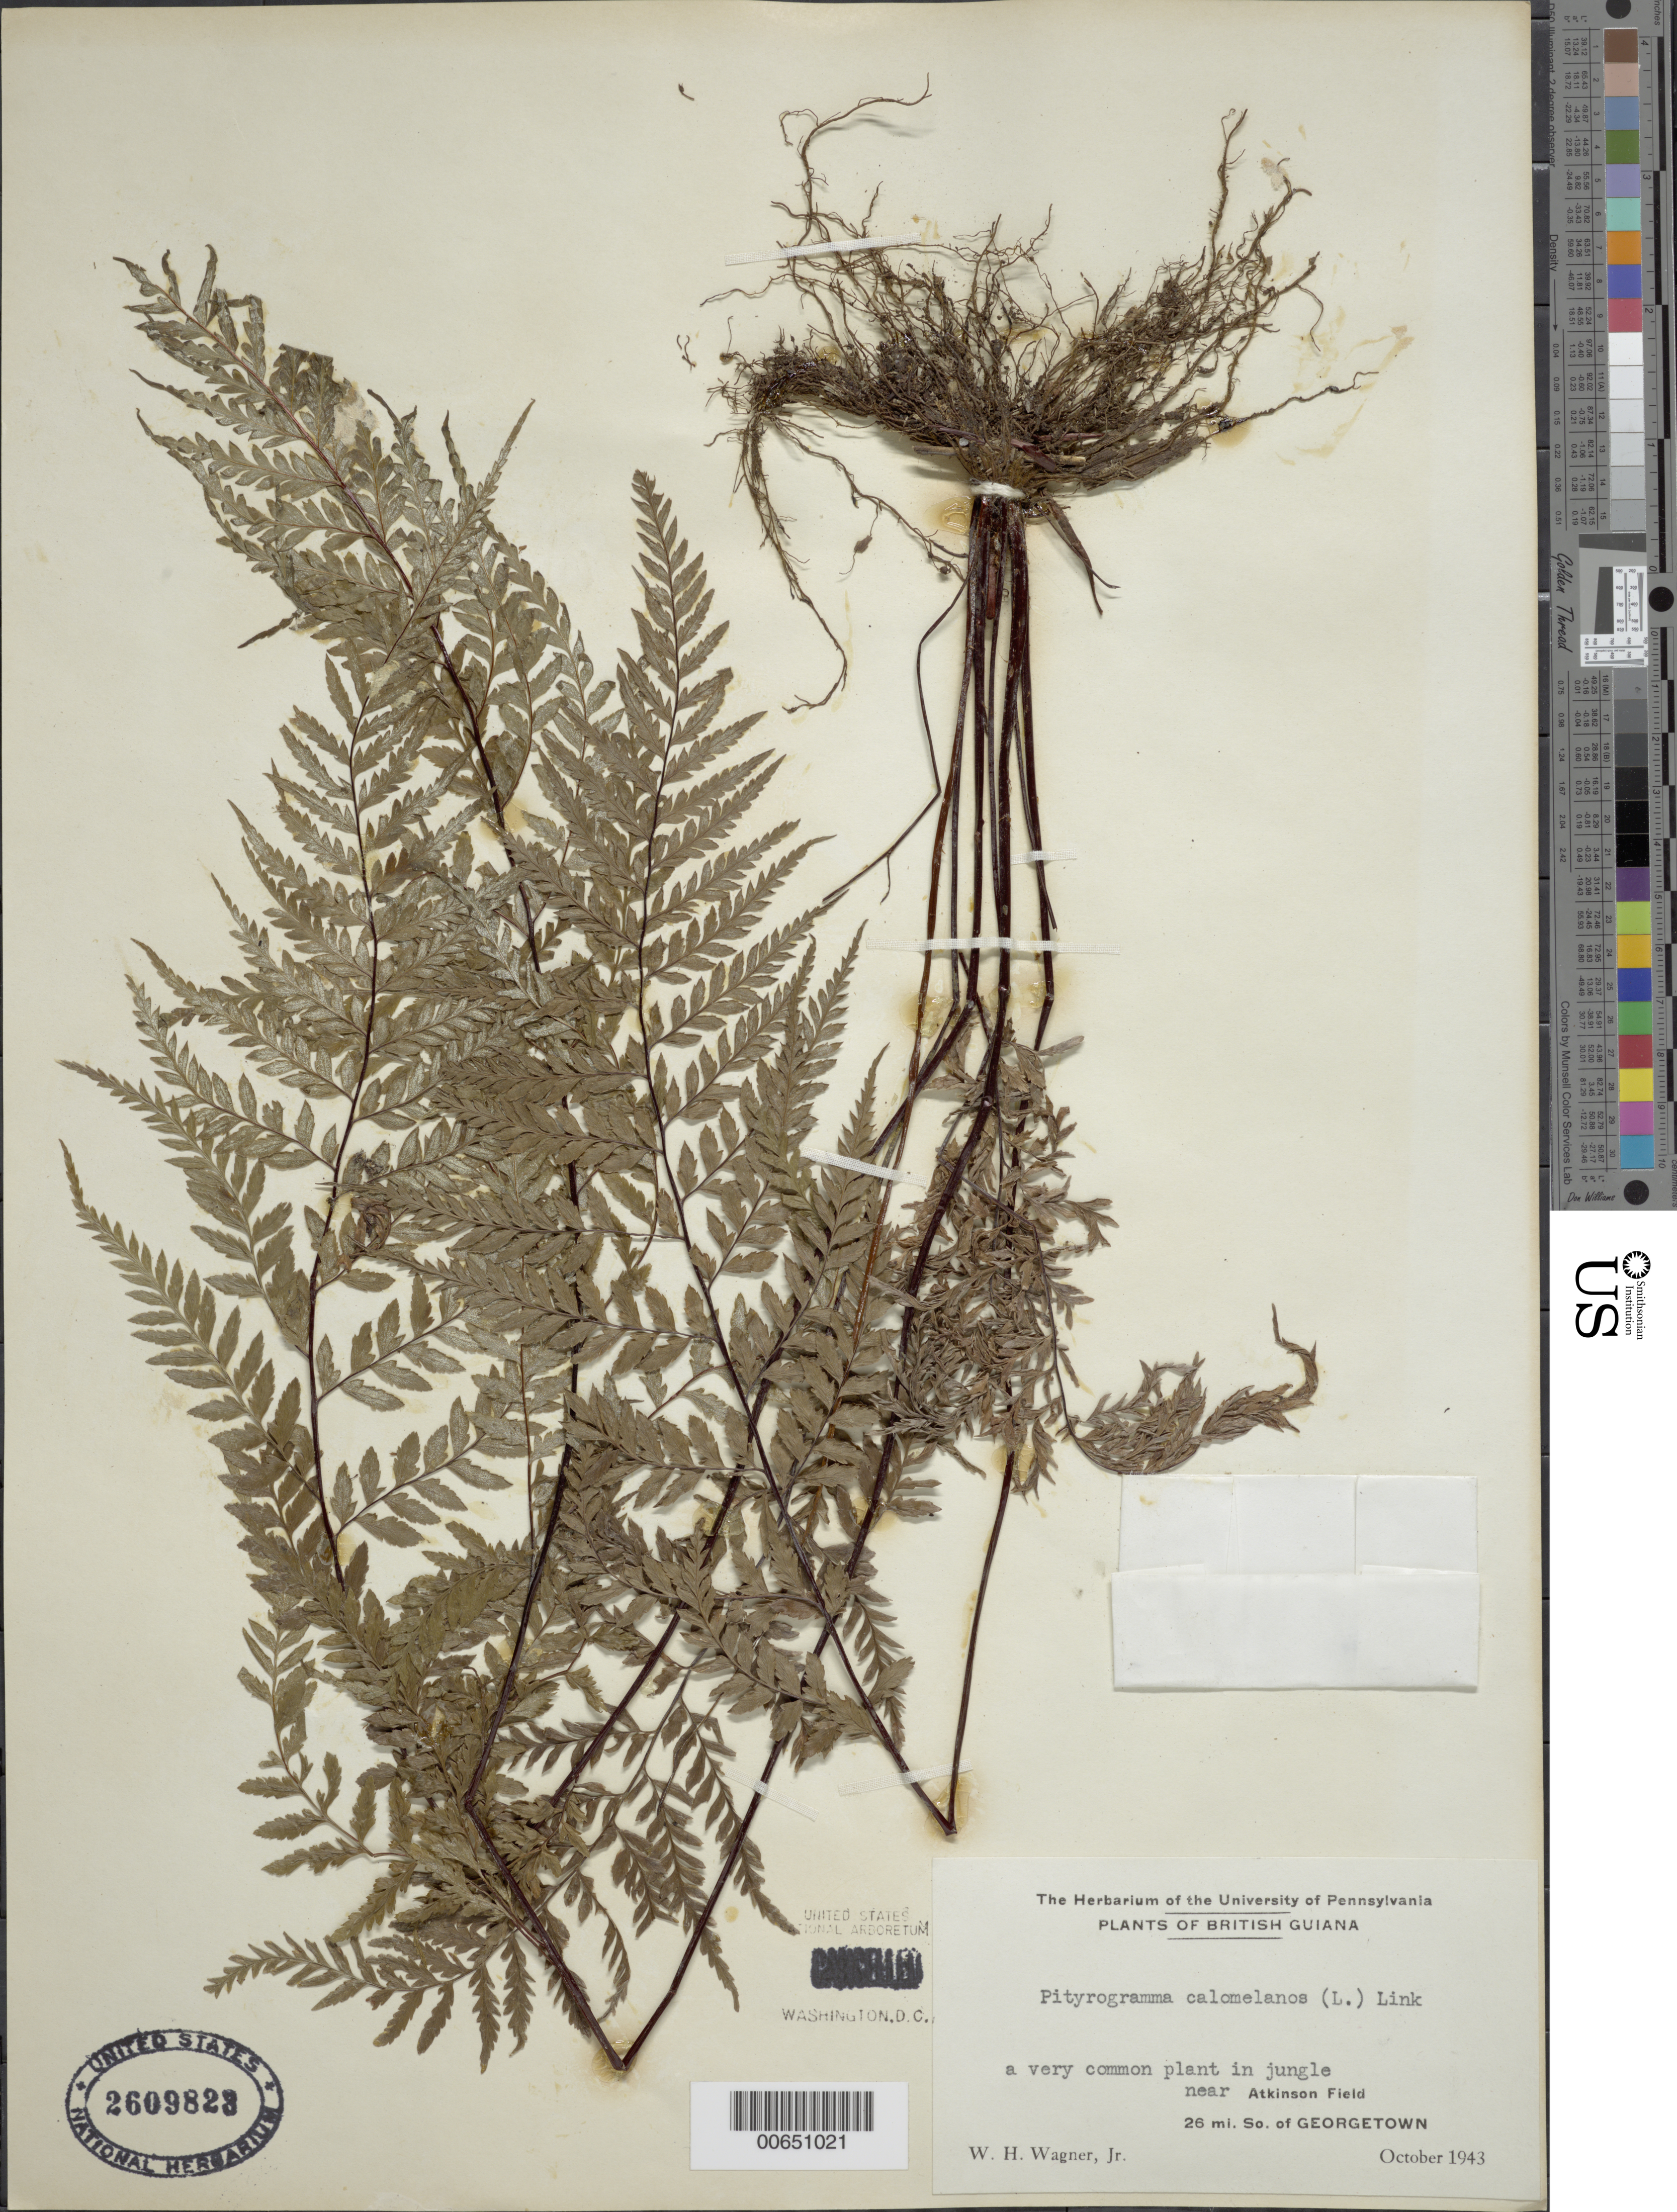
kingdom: Plantae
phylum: Tracheophyta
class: Polypodiopsida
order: Polypodiales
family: Pteridaceae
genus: Pityrogramma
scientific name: Pityrogramma calomelanos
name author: (L.) Link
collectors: W. H. Wagner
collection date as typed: Oct-43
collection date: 1943-10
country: Guyana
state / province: Demerara-Mahaica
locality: Atkinson Field, 26 mi. S of Georgetown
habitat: jungle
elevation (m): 40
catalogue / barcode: US 2609823